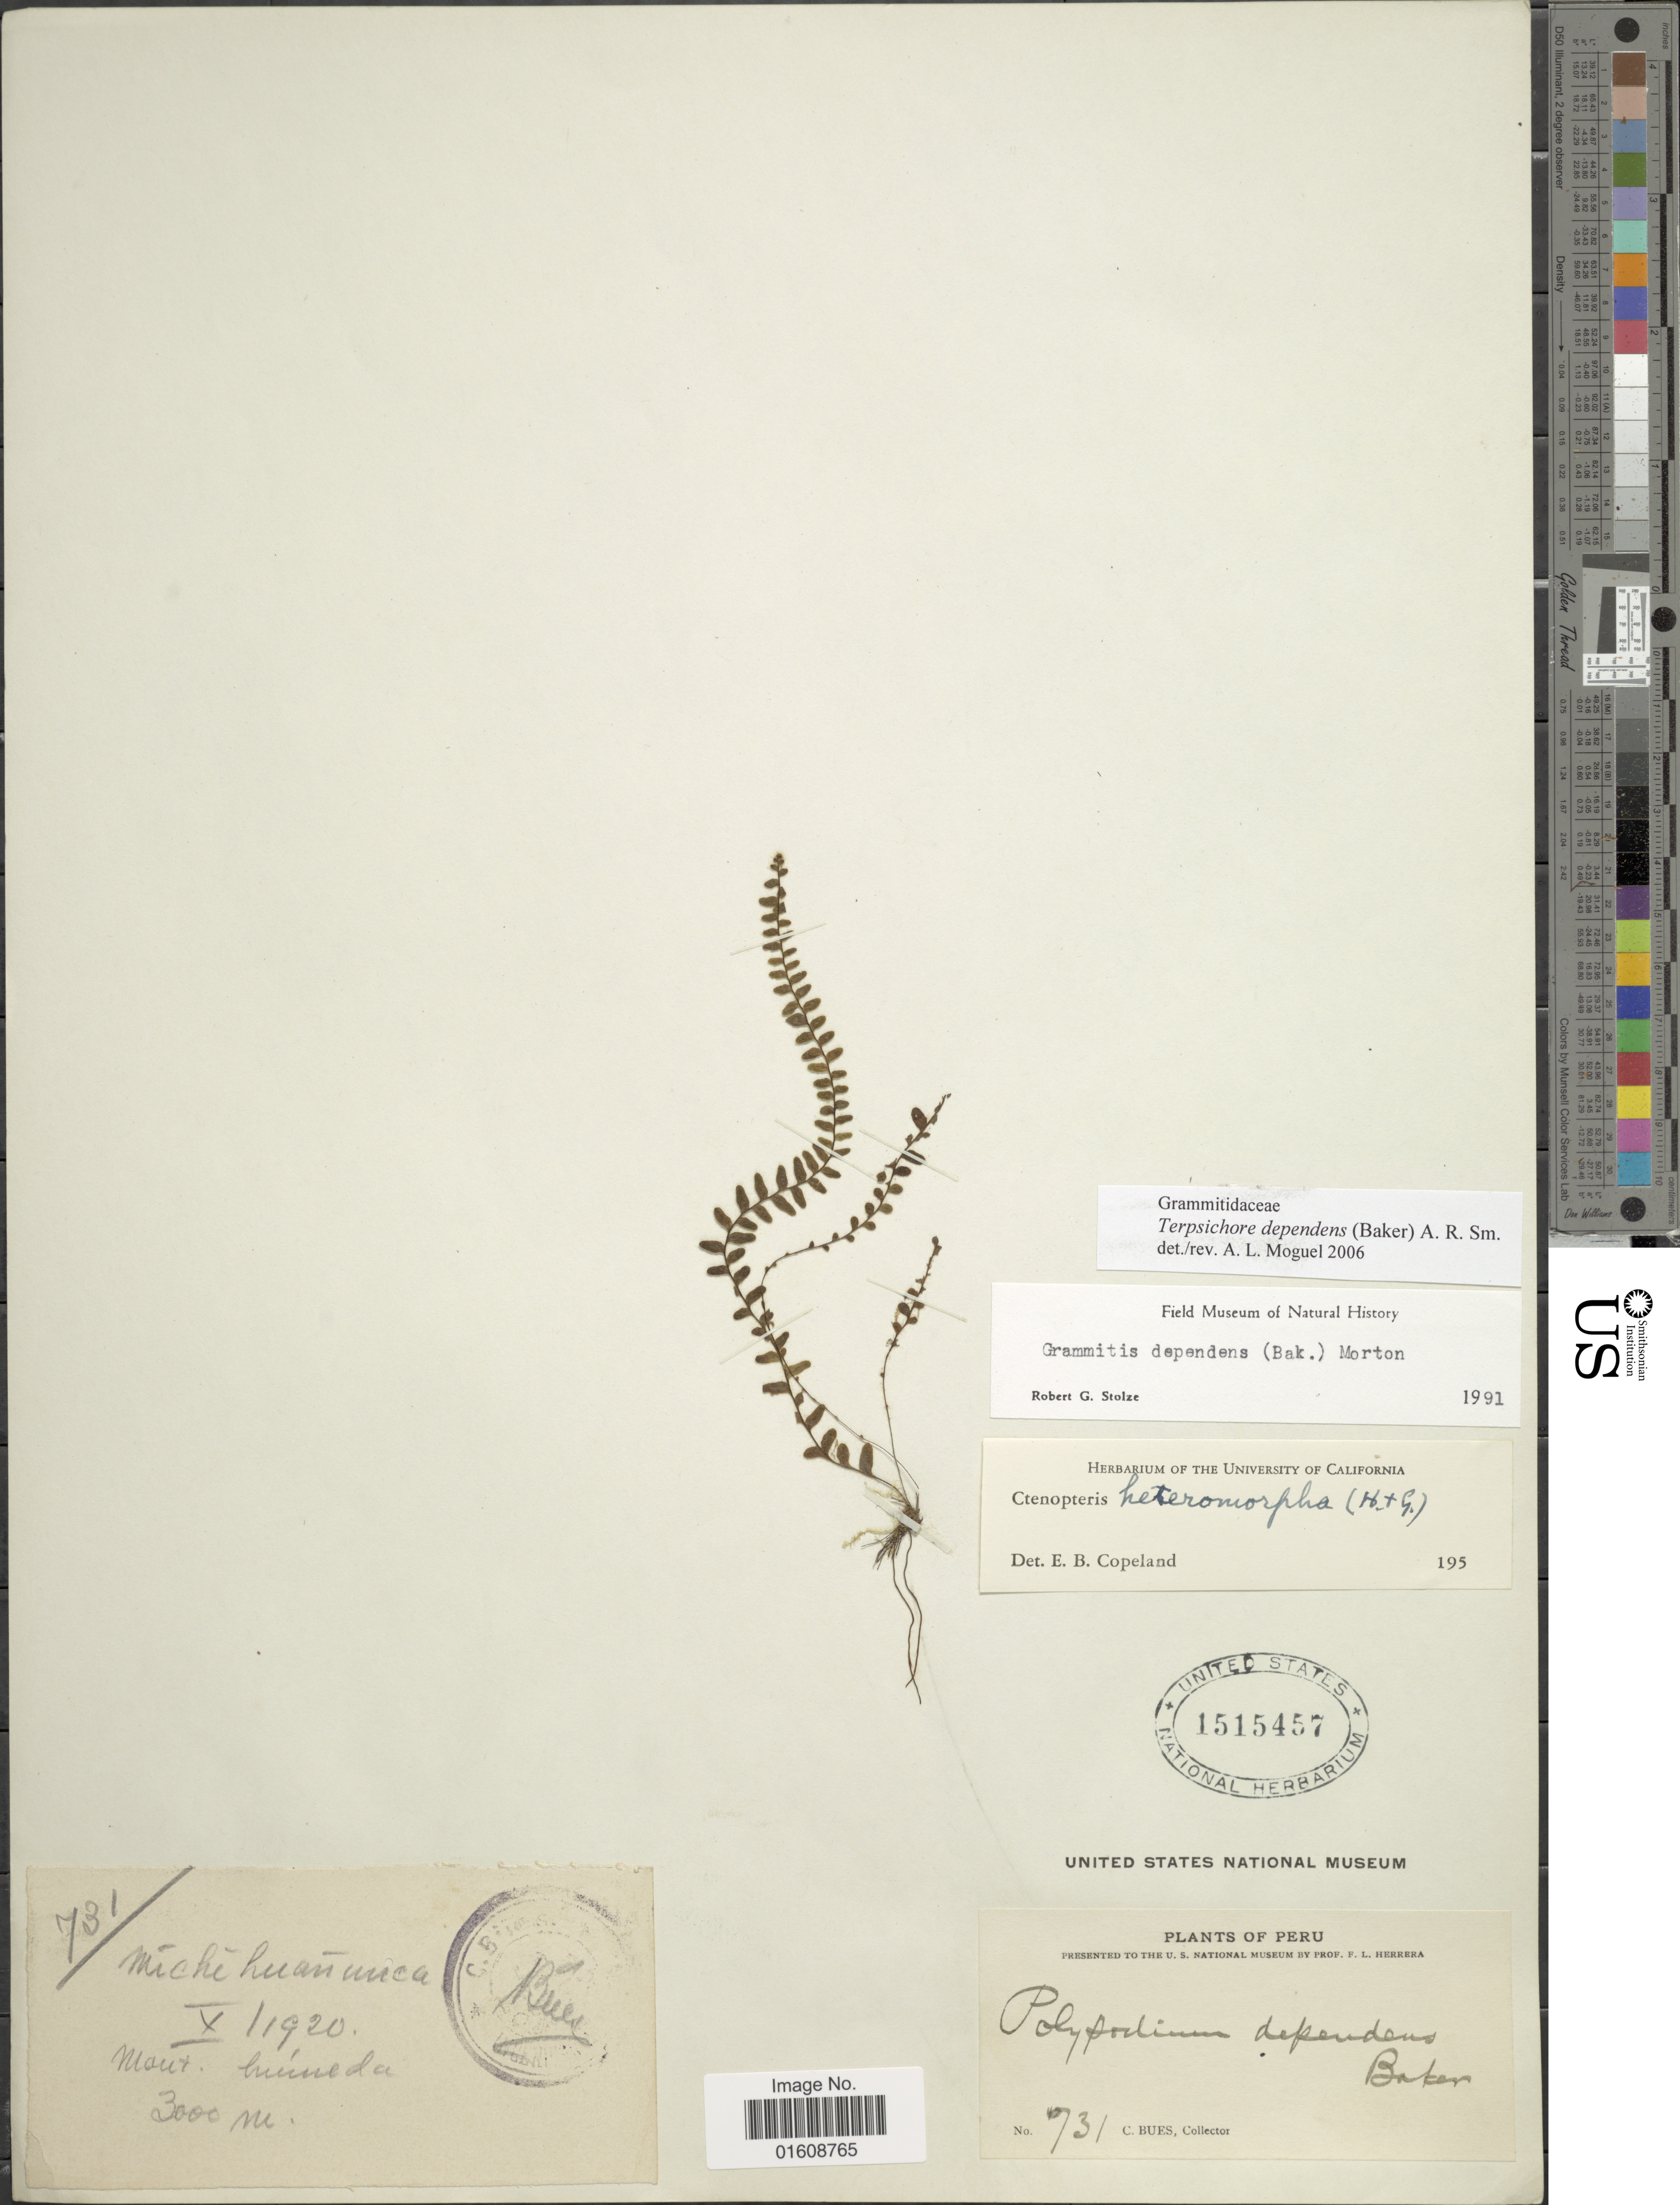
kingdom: Plantae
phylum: Tracheophyta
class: Polypodiopsida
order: Polypodiales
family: Polypodiaceae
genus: Alansmia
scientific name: Alansmia dependens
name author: (Baker) Moguel & M. Kessler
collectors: C. Bues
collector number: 731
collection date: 1920-10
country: Peru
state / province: Cusco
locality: Michihuanunca. Mout. humeda.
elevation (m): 3000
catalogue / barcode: US 1515457